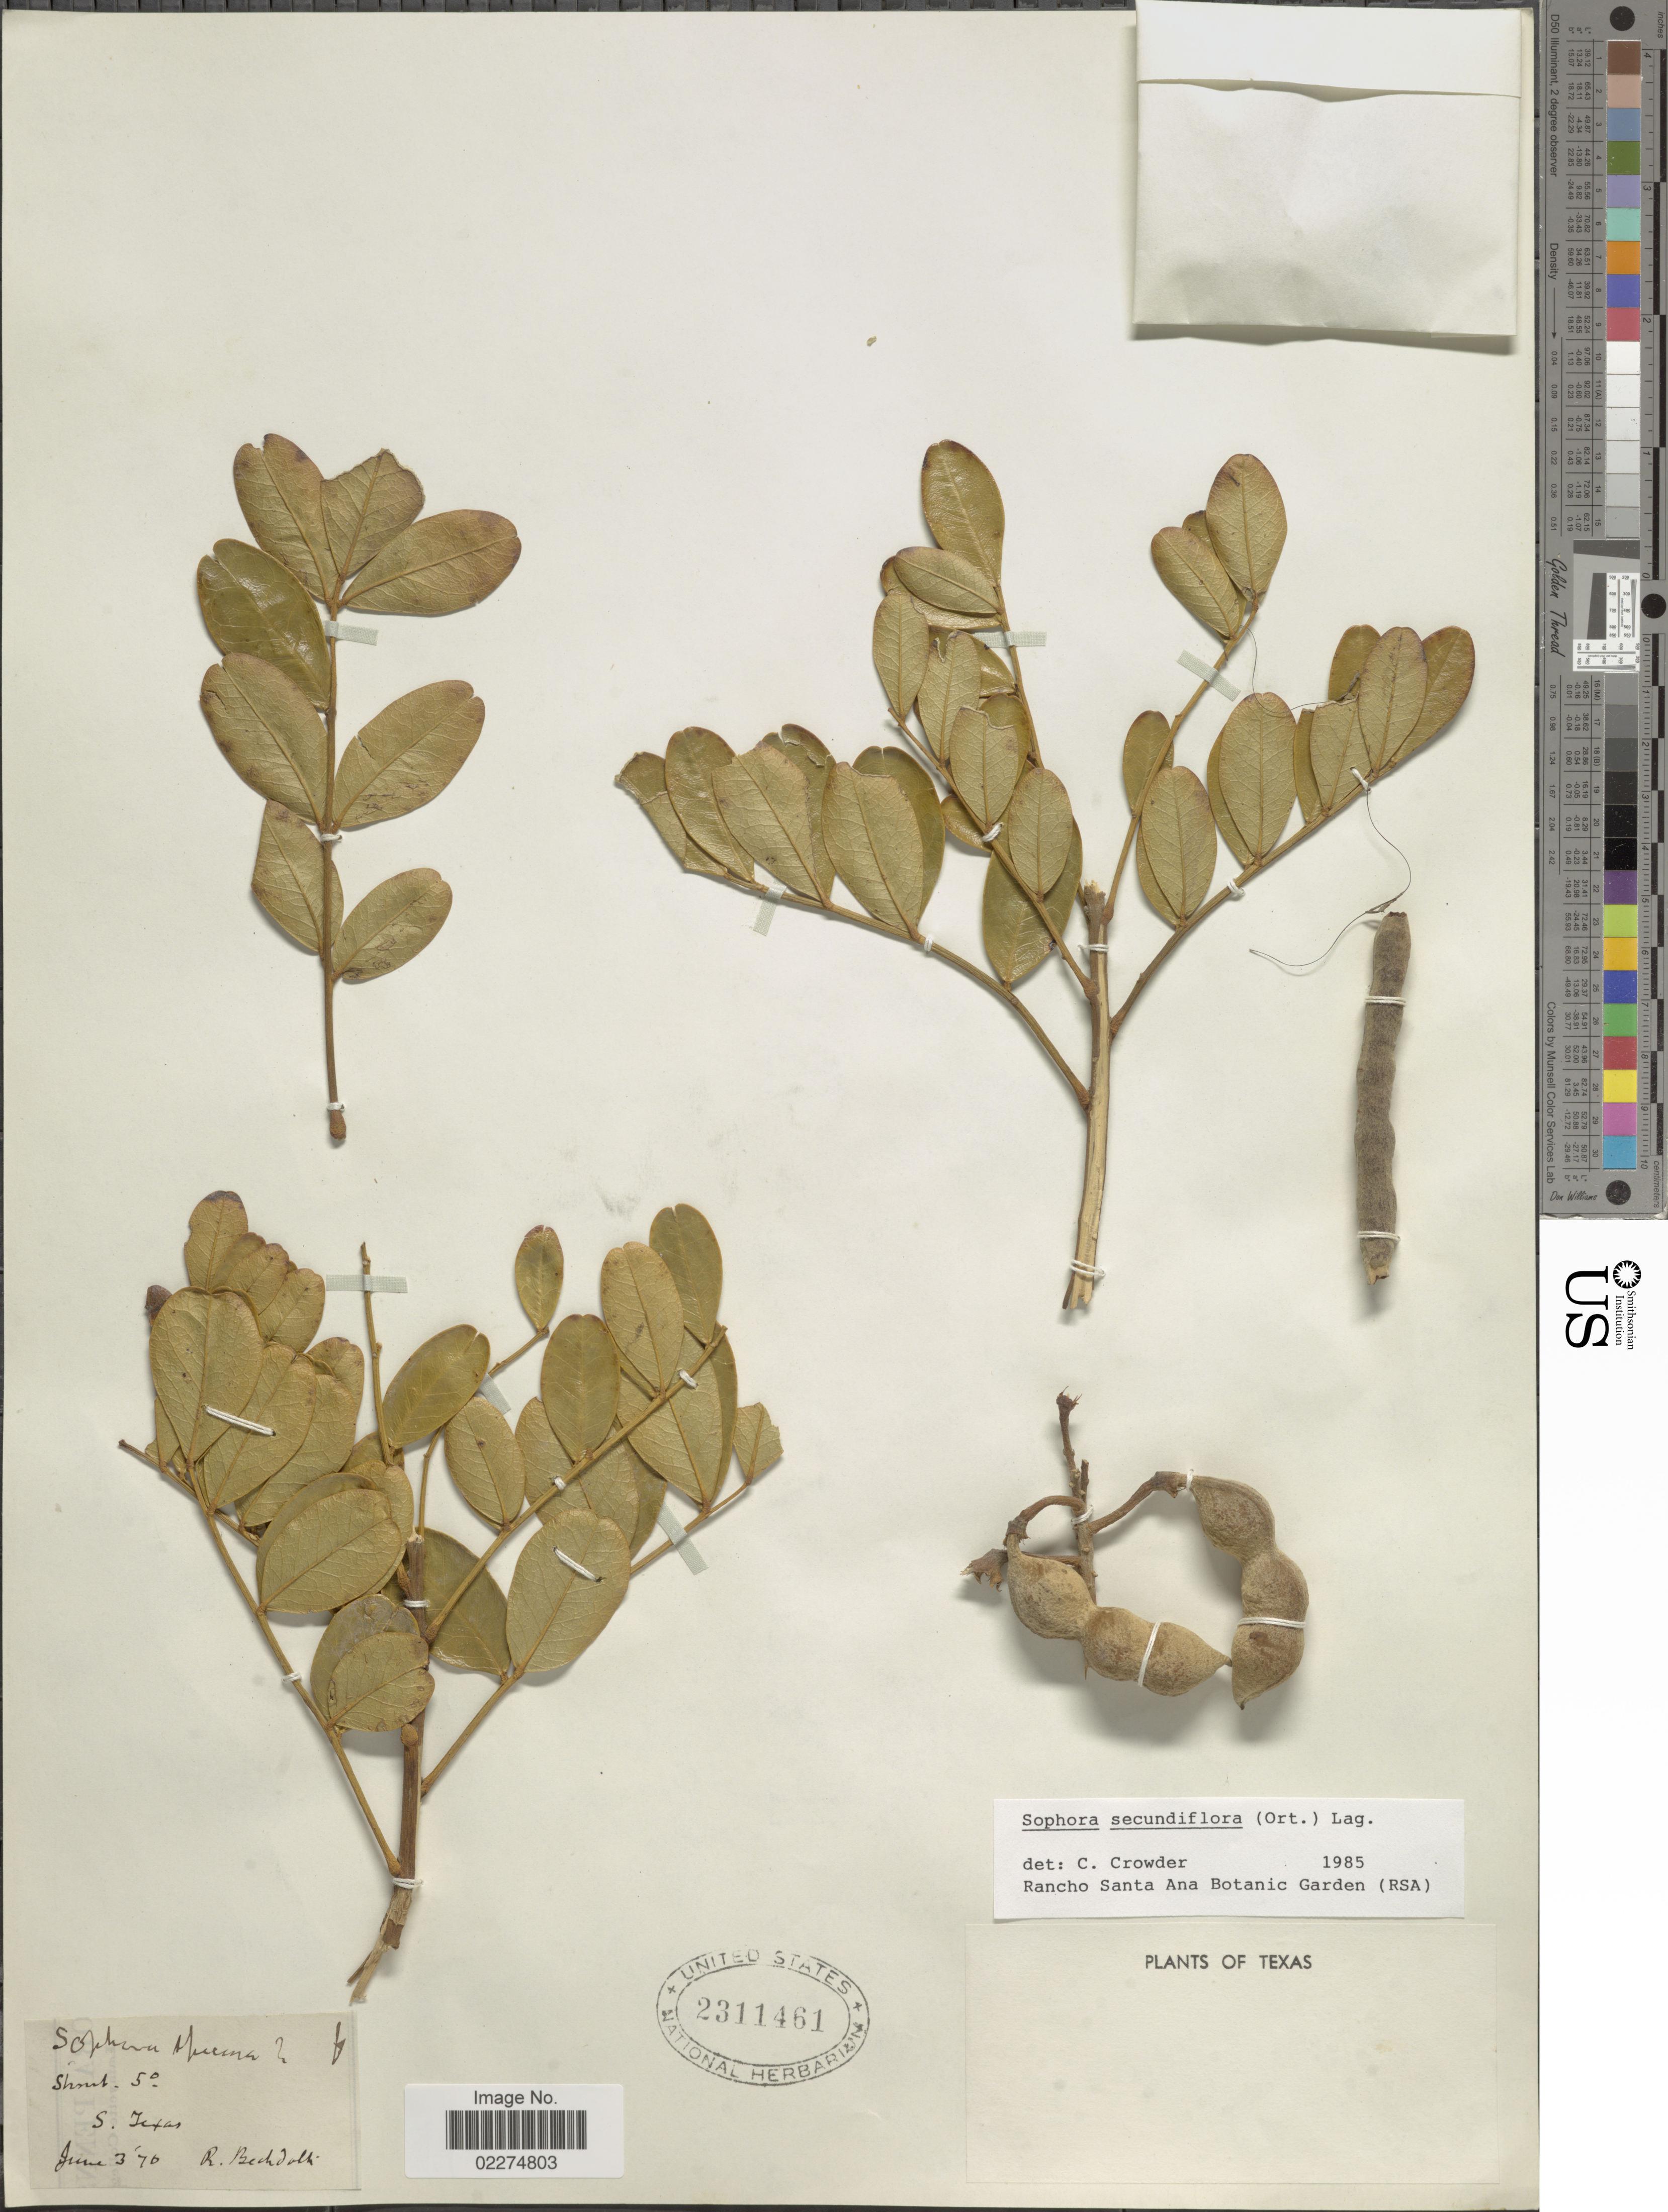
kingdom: Plantae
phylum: Tracheophyta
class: Magnoliopsida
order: Fabales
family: Fabaceae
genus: Dermatophyllum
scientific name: Dermatophyllum secundiflorum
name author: (Ortega) Gandhi & Reveal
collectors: R. Bechdolt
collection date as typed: Transcribed d/m/y: 3/6/70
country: United States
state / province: Texas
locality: S. Texas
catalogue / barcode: US 2311461